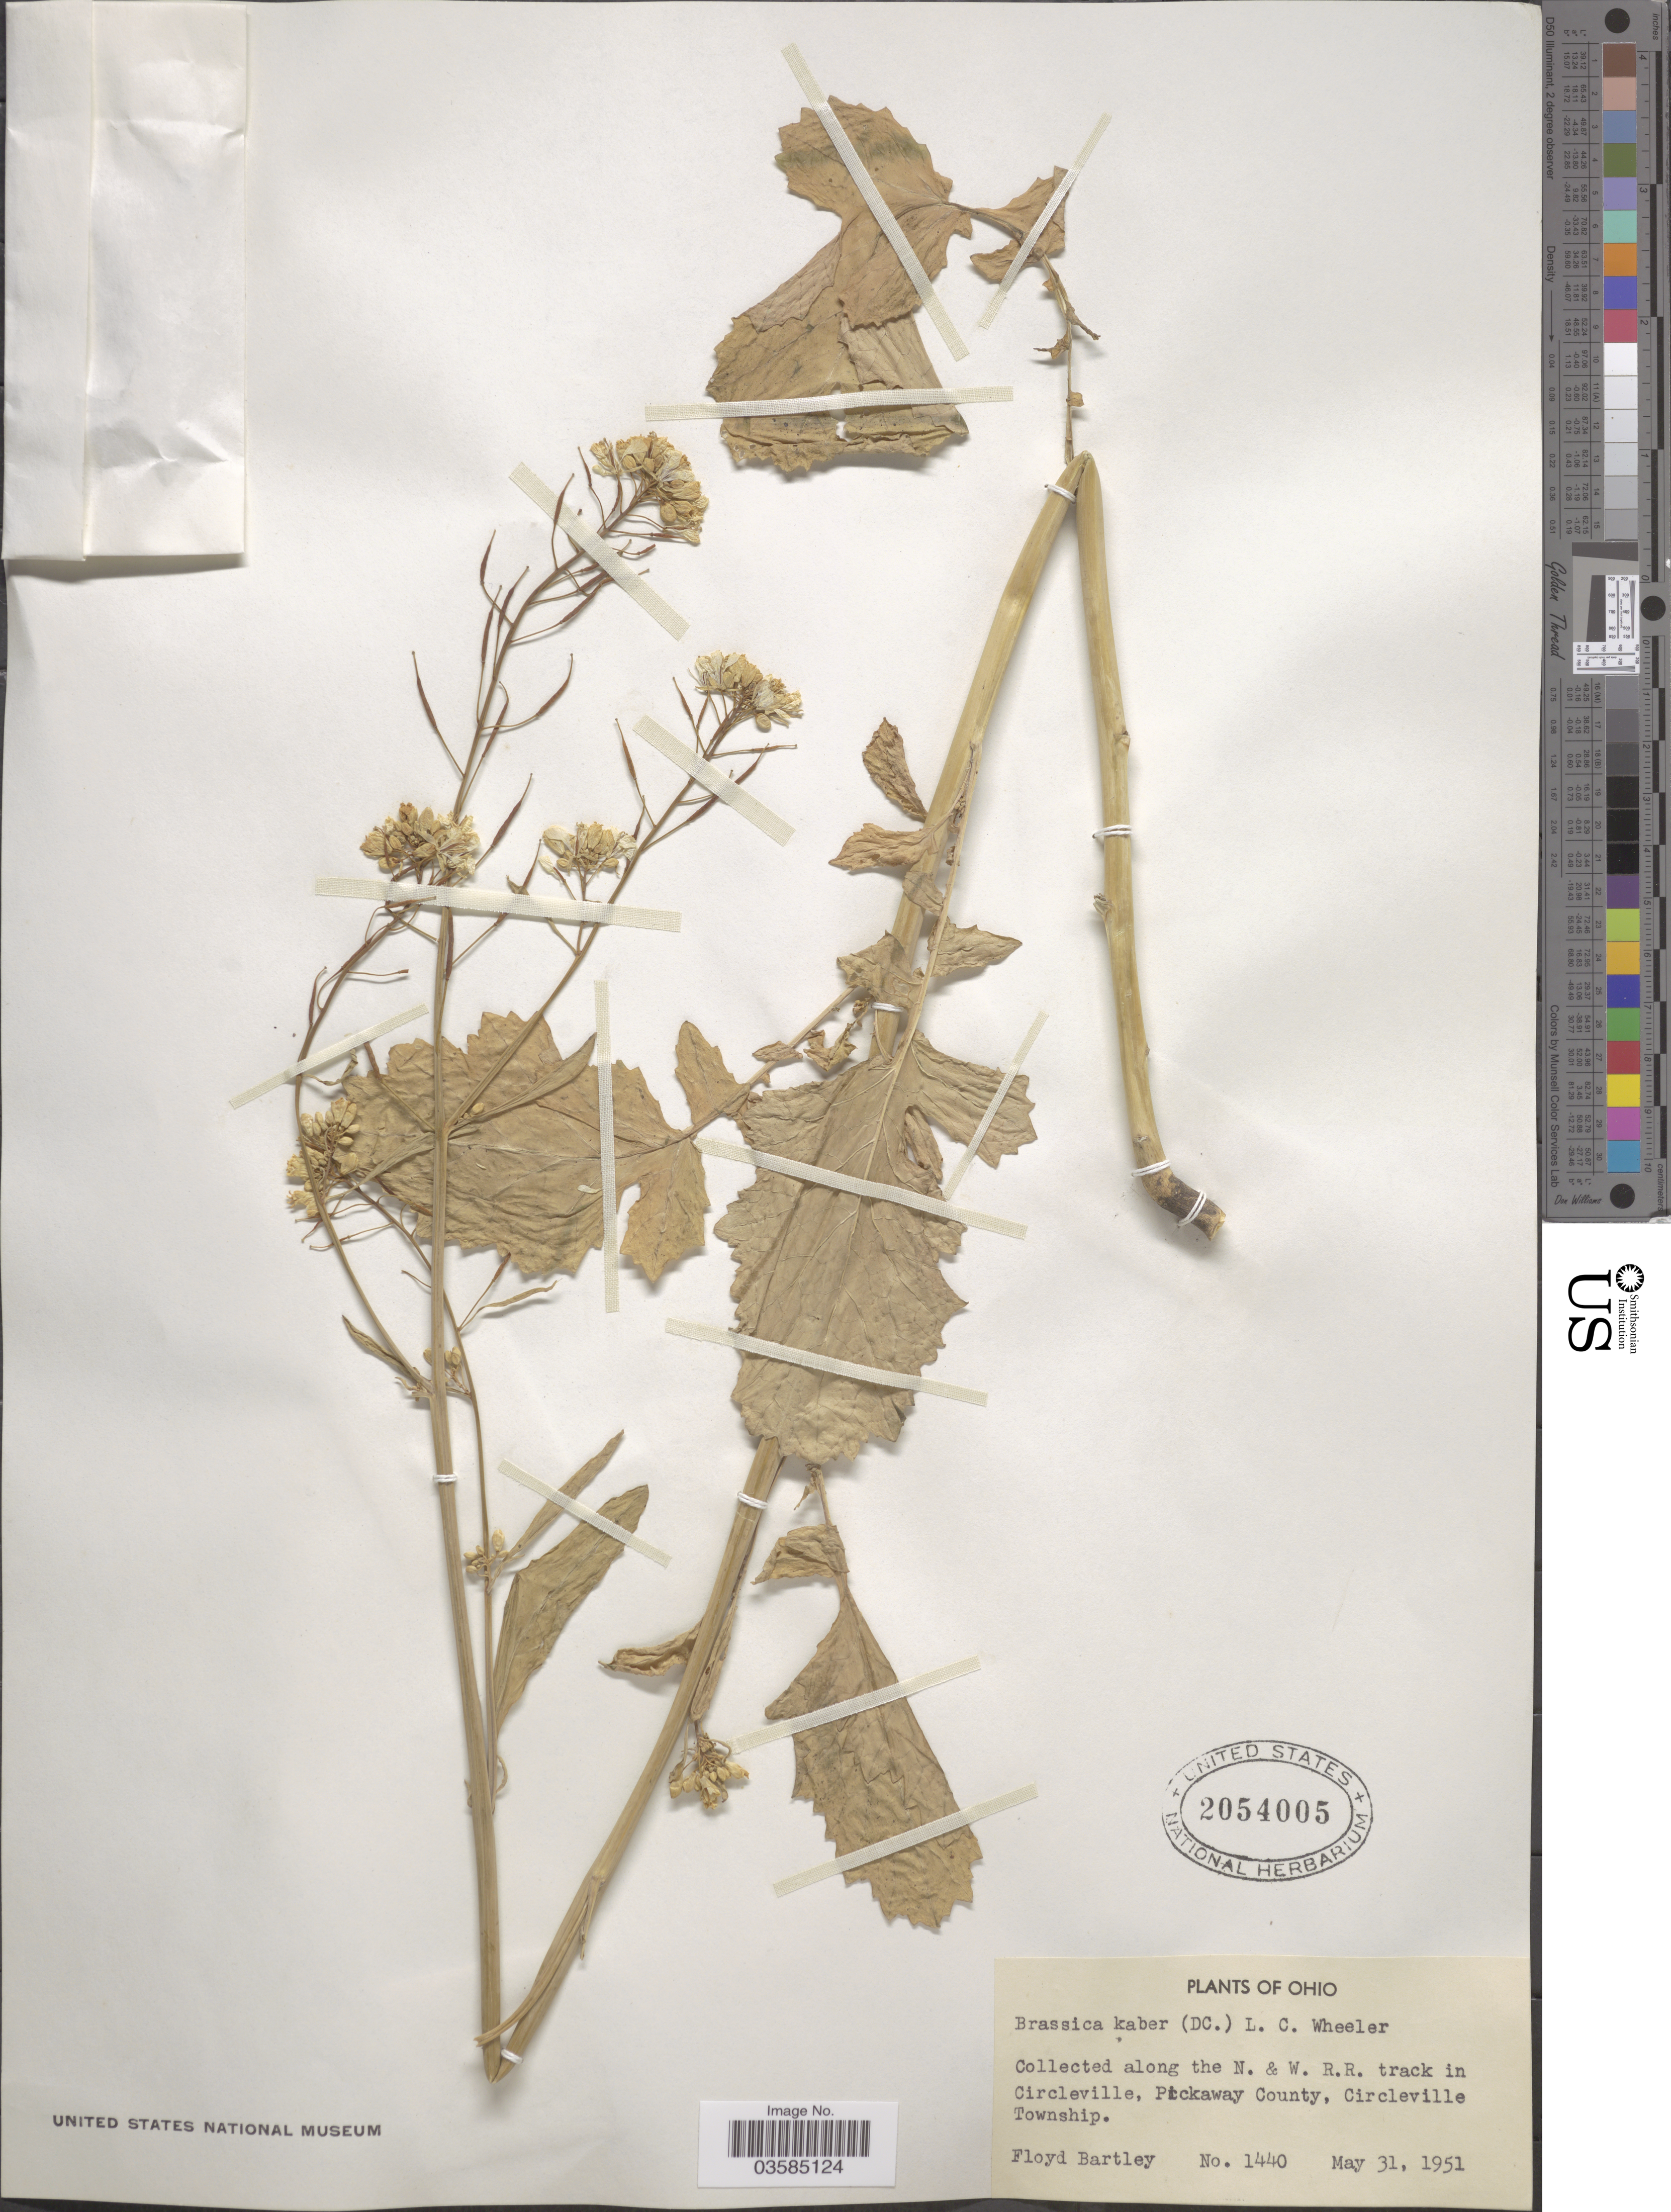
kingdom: Plantae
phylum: Tracheophyta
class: Magnoliopsida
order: Brassicales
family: Brassicaceae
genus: Brassica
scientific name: Brassica kaber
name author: (DC.) L.C. Wheeler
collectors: F. Bartley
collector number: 1440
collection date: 1951-05-31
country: United States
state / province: Ohio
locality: Along the N. & W. R. R. track in Circleville, Pickaway County, Circleville Township.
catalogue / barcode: US 2054005